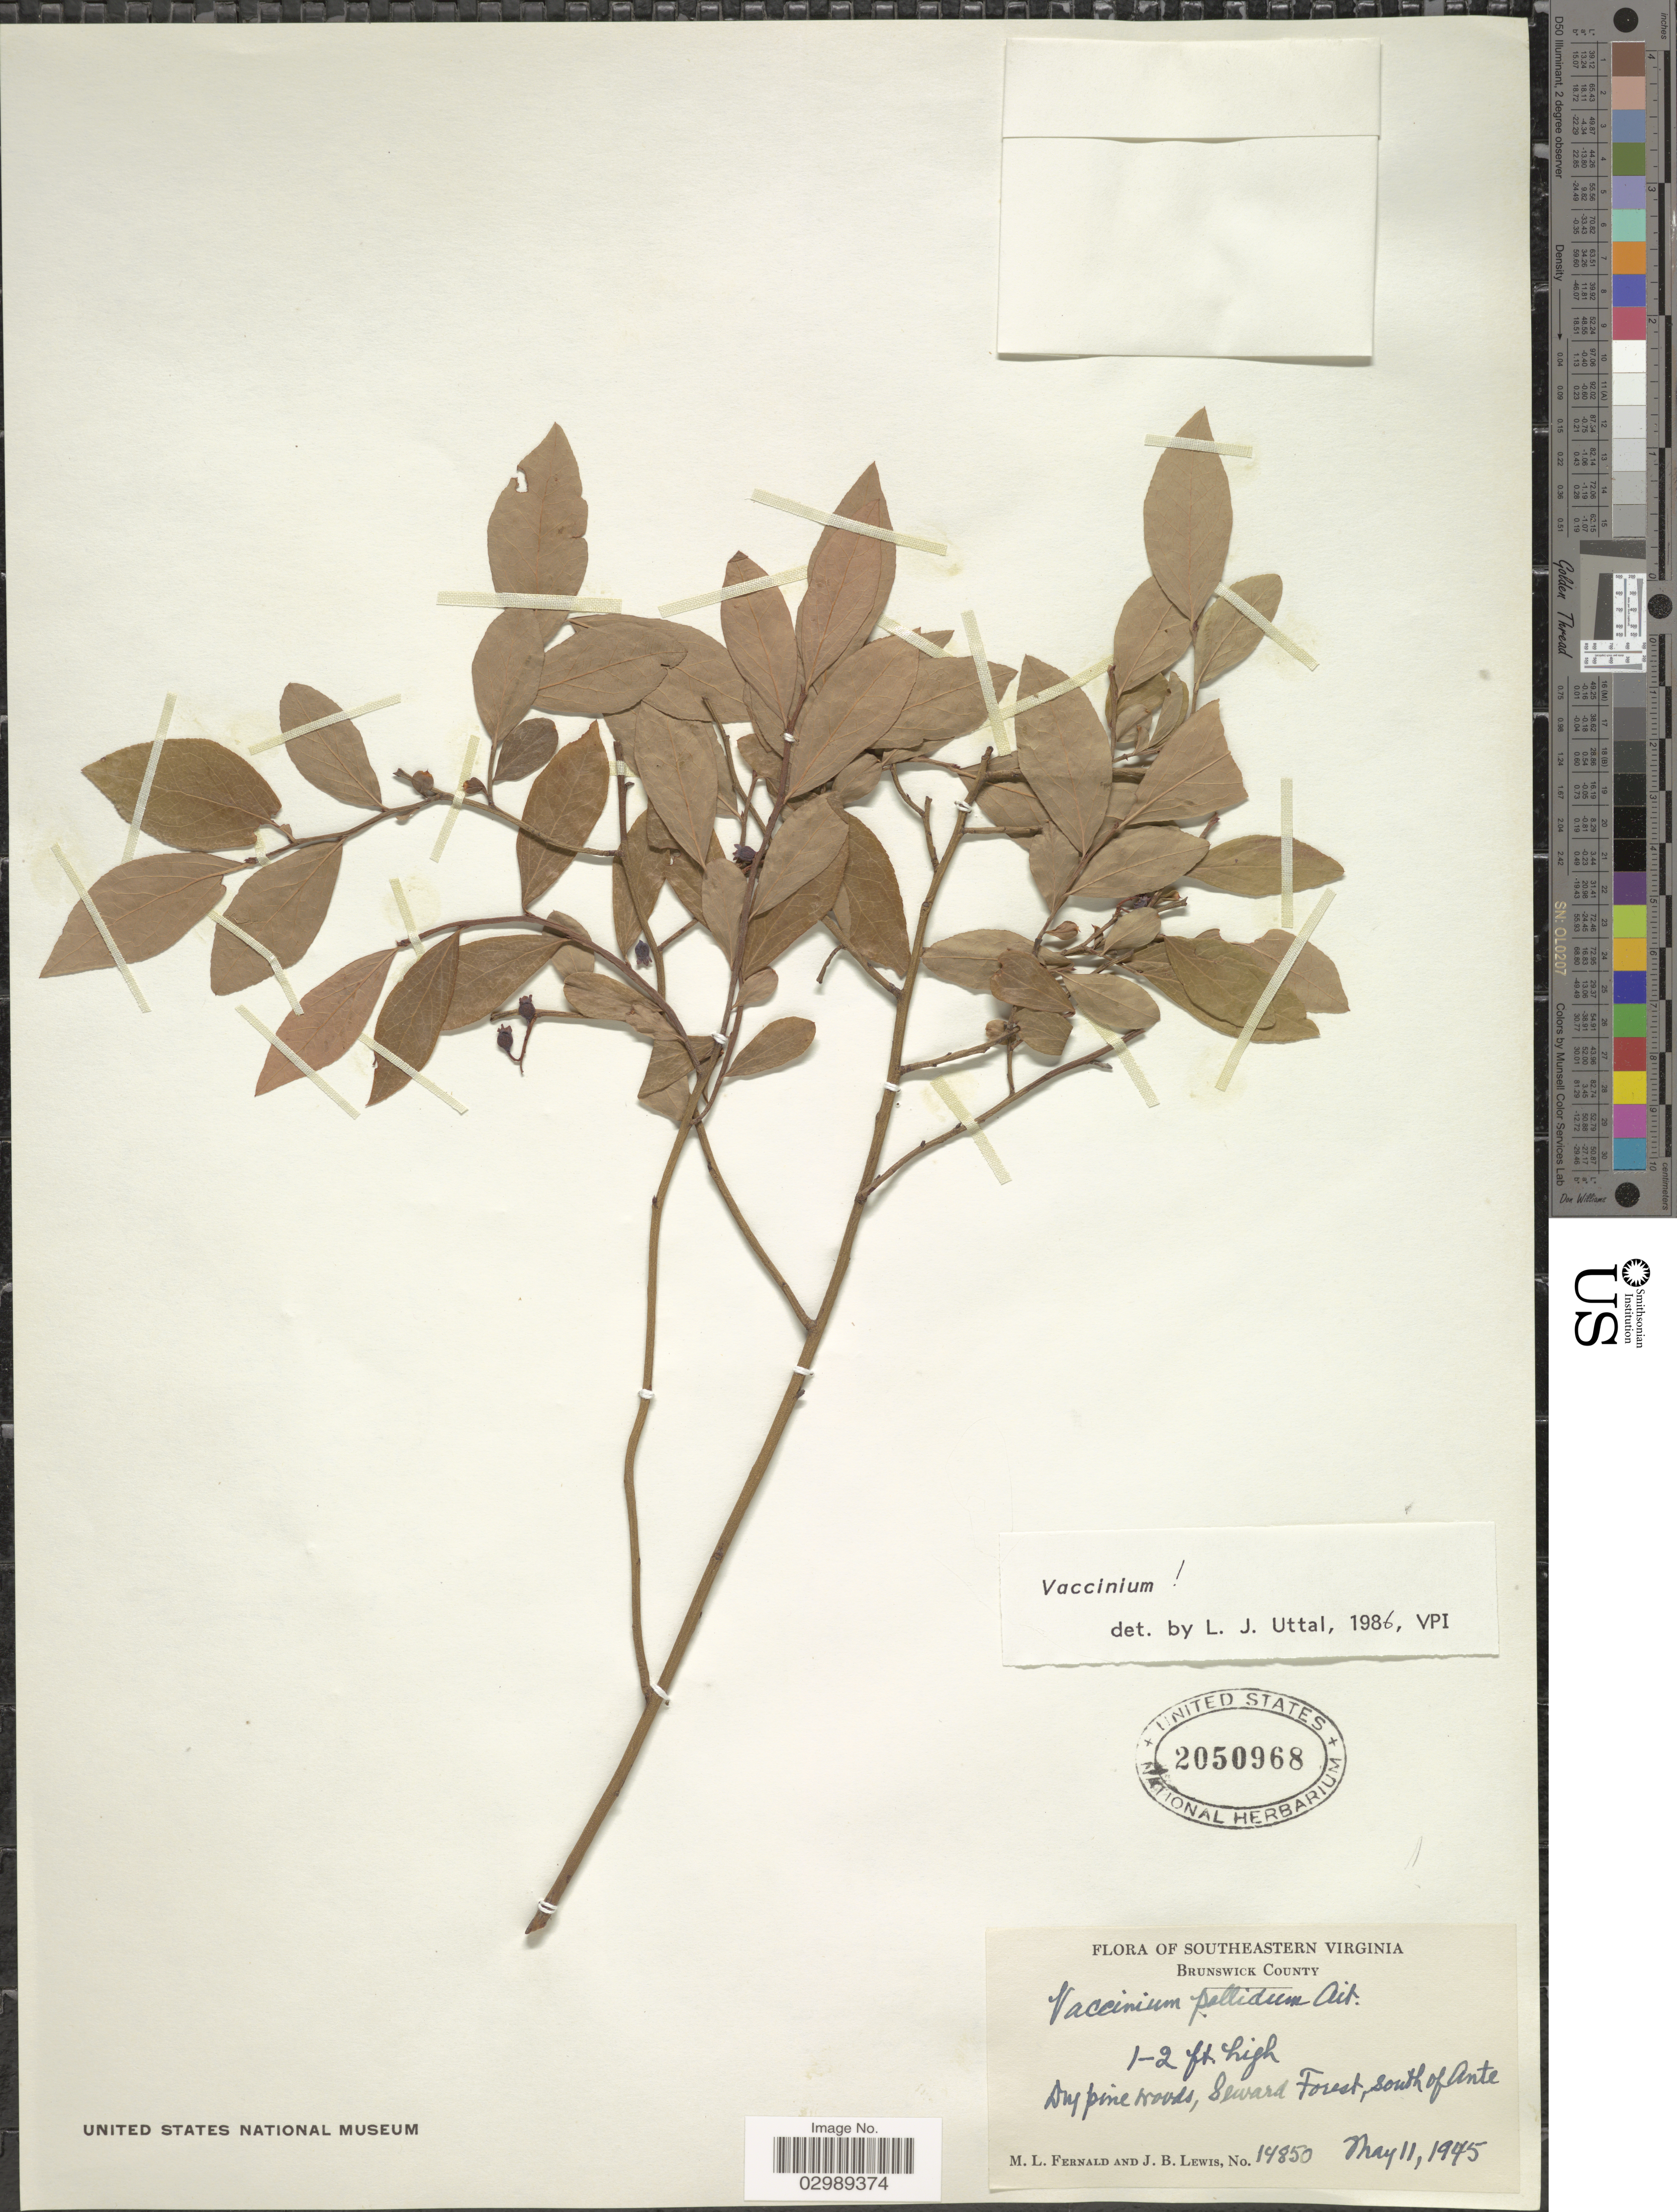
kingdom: Plantae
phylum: Tracheophyta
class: Magnoliopsida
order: Ericales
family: Ericaceae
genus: Vaccinium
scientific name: Vaccinium pallidum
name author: Aiton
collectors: M. L. Fernald & J. B. Lewis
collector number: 14850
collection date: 1945-05-11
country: United States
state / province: Virginia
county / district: Brunswick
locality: Southeastern Virginia, Brunswick County, Seward Forest, South of Ante.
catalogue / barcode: US 2050968